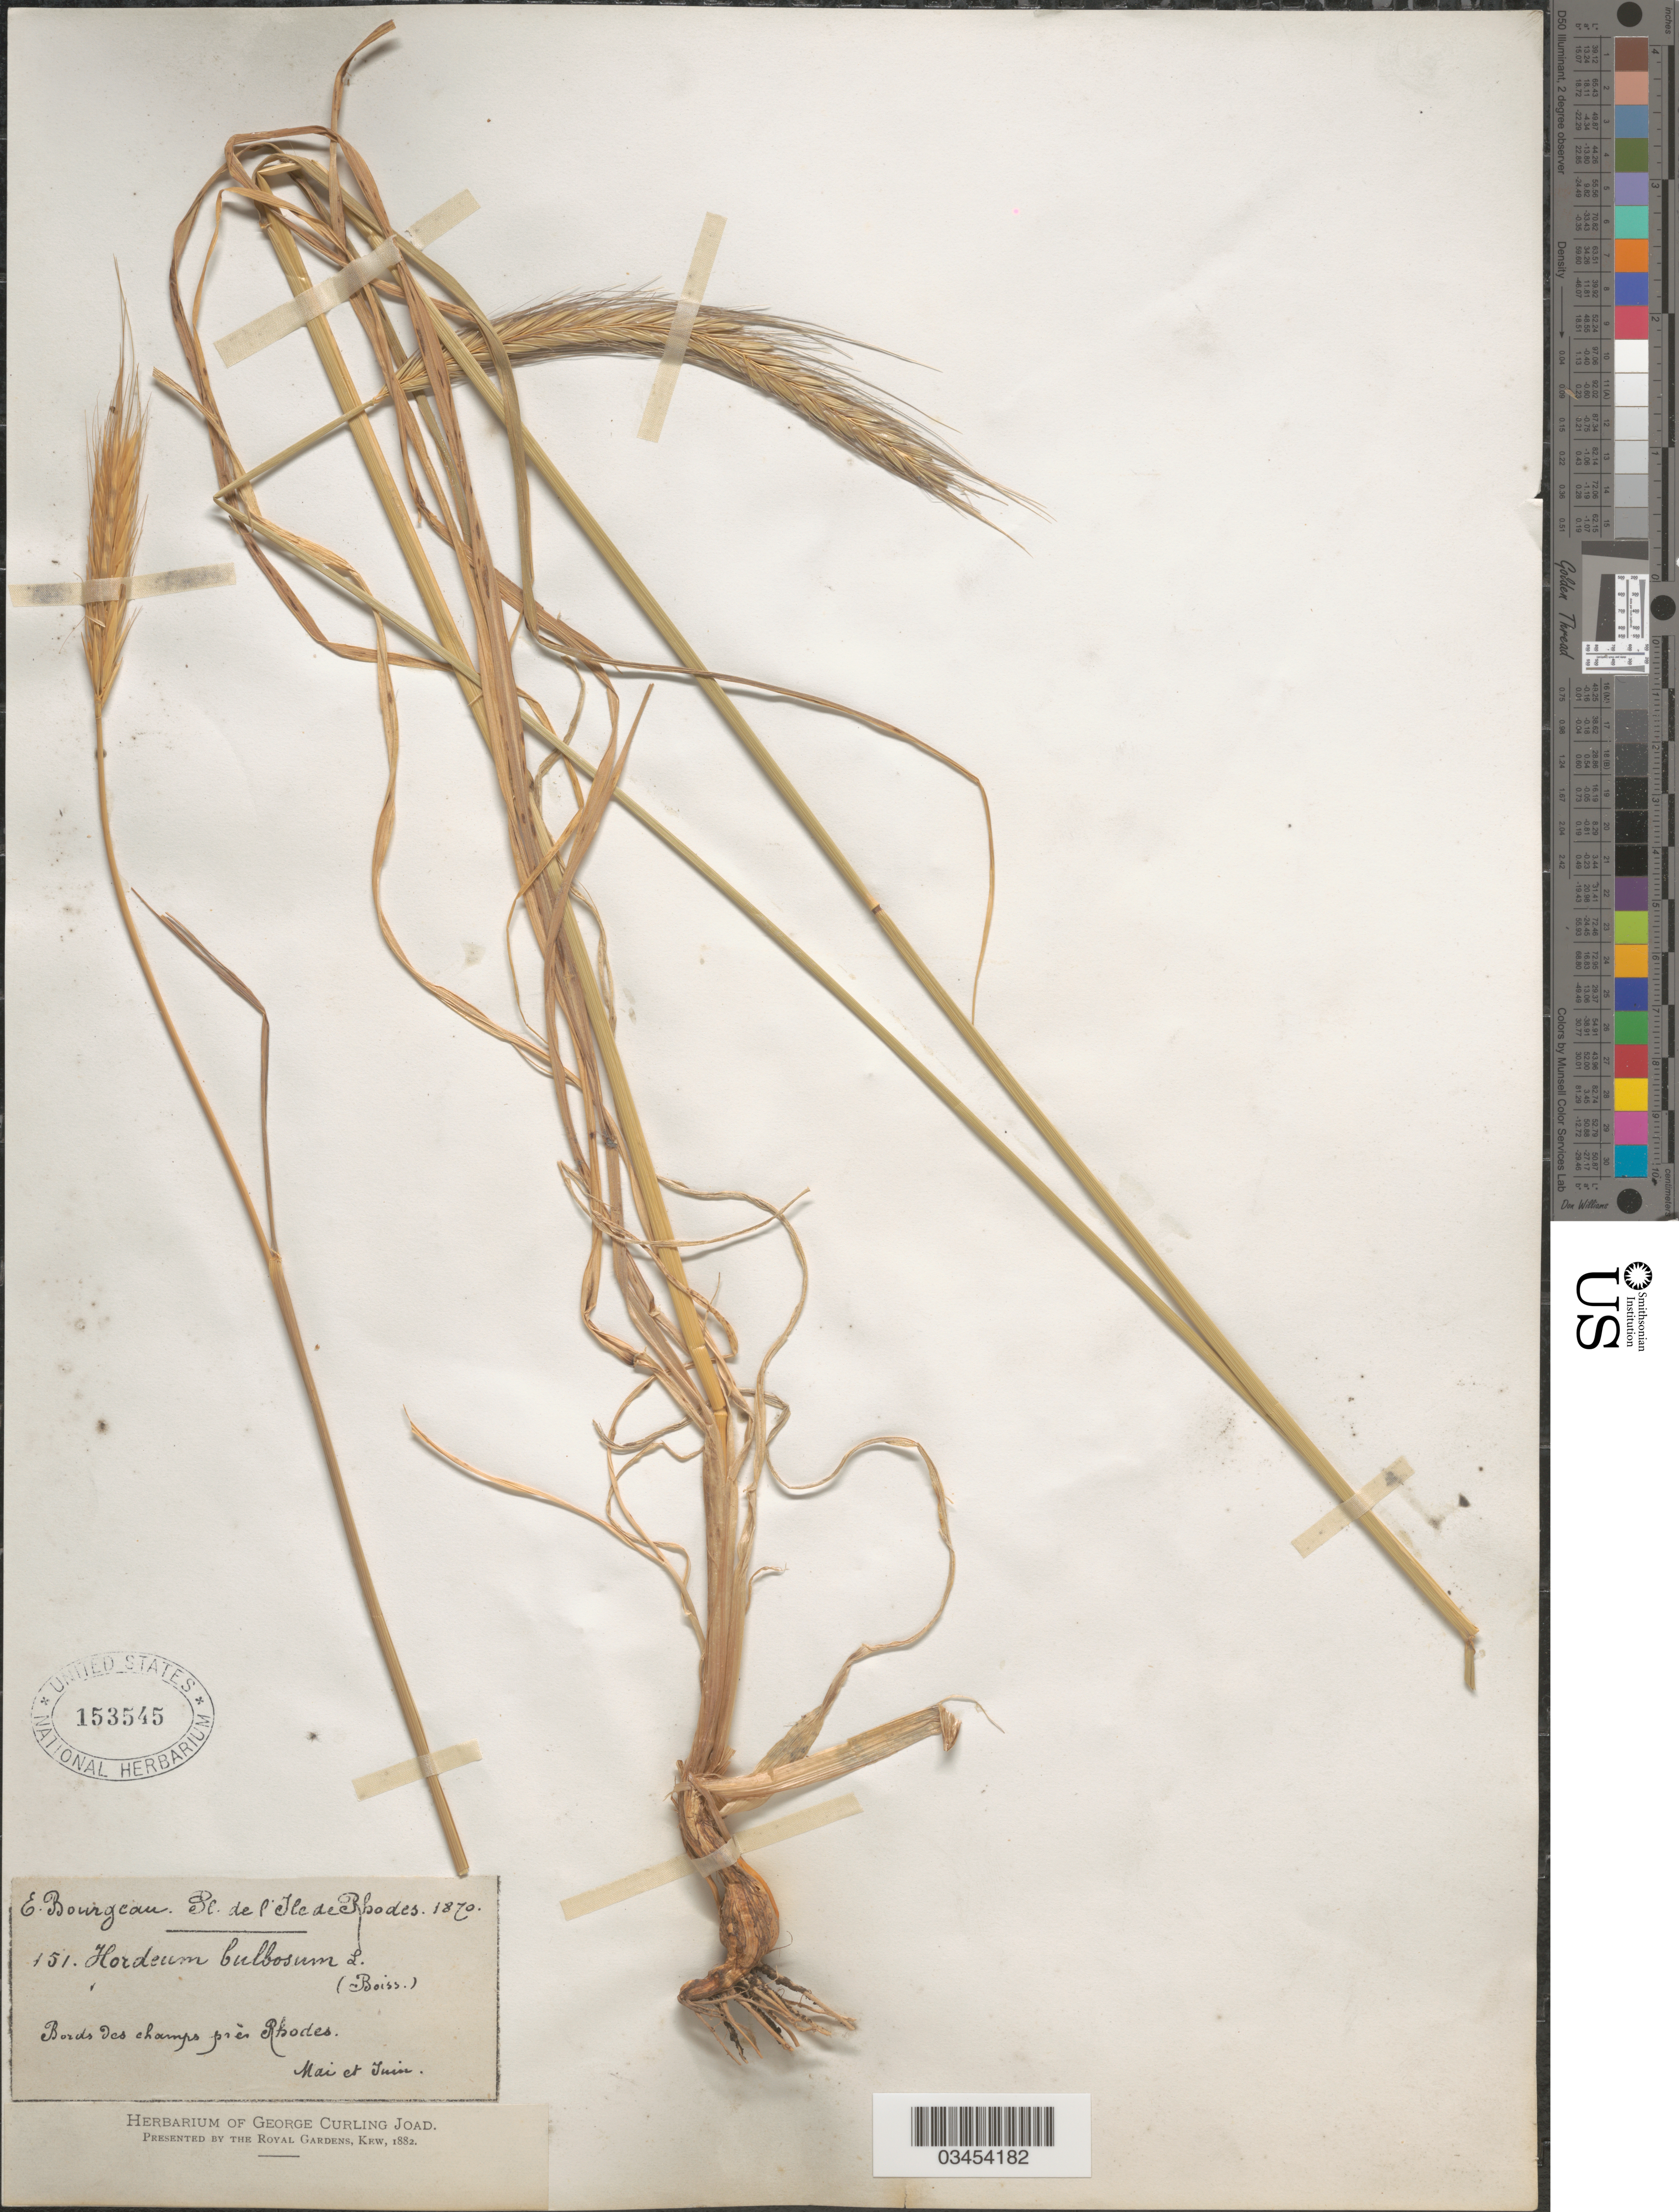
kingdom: Plantae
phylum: Tracheophyta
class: Liliopsida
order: Poales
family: Poaceae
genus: Hordeum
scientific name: Hordeum bulbosum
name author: L.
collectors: E. Bourgeau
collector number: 151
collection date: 1870-05/1870-06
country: Greece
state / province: South Aegean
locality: Ile de Rhodes. Bords des champs près Rhodes.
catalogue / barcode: US 153545